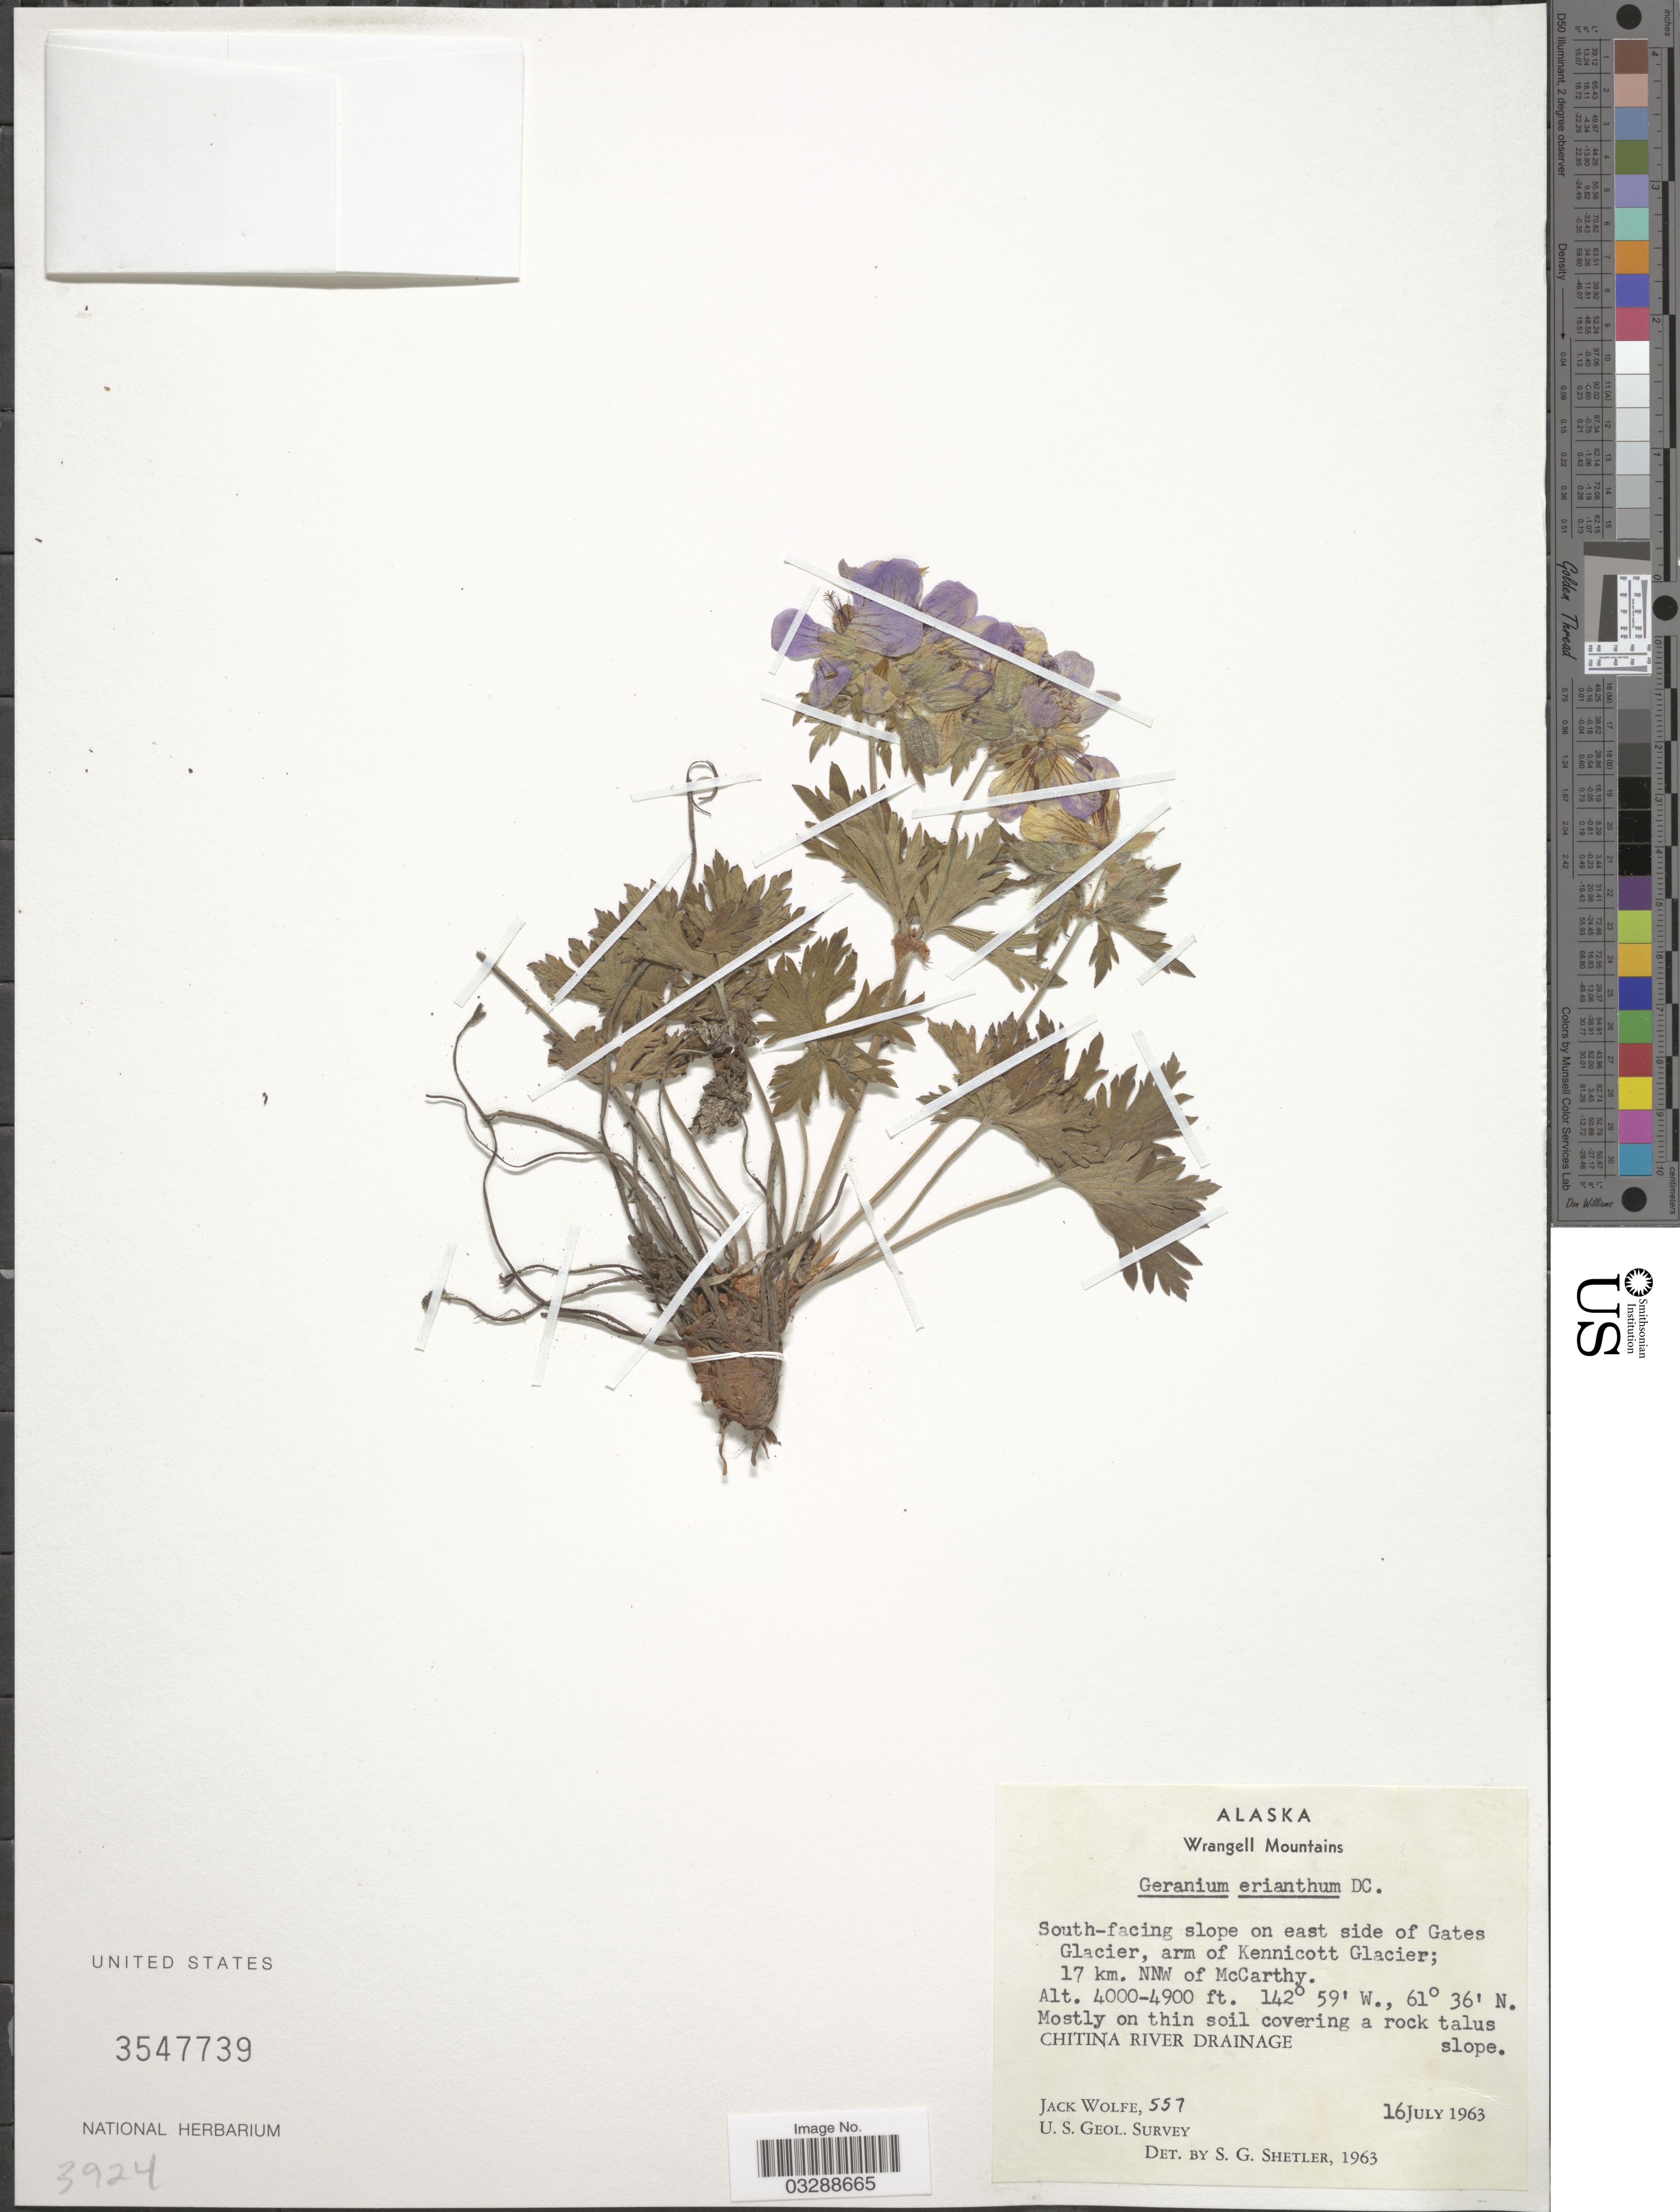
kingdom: Plantae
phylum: Tracheophyta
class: Magnoliopsida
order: Geraniales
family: Geraniaceae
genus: Geranium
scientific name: Geranium erianthum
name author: DC.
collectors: J. Wolfe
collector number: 557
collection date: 1963-07-16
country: United States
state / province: Alaska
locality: Wrangell Mountains, South-facing slope on east side of Gates Glacier, arm of Kennicott Glacier; 17 km. NNW of McCarthy. Chitina River Drainage.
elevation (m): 1219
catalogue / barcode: US 3547739